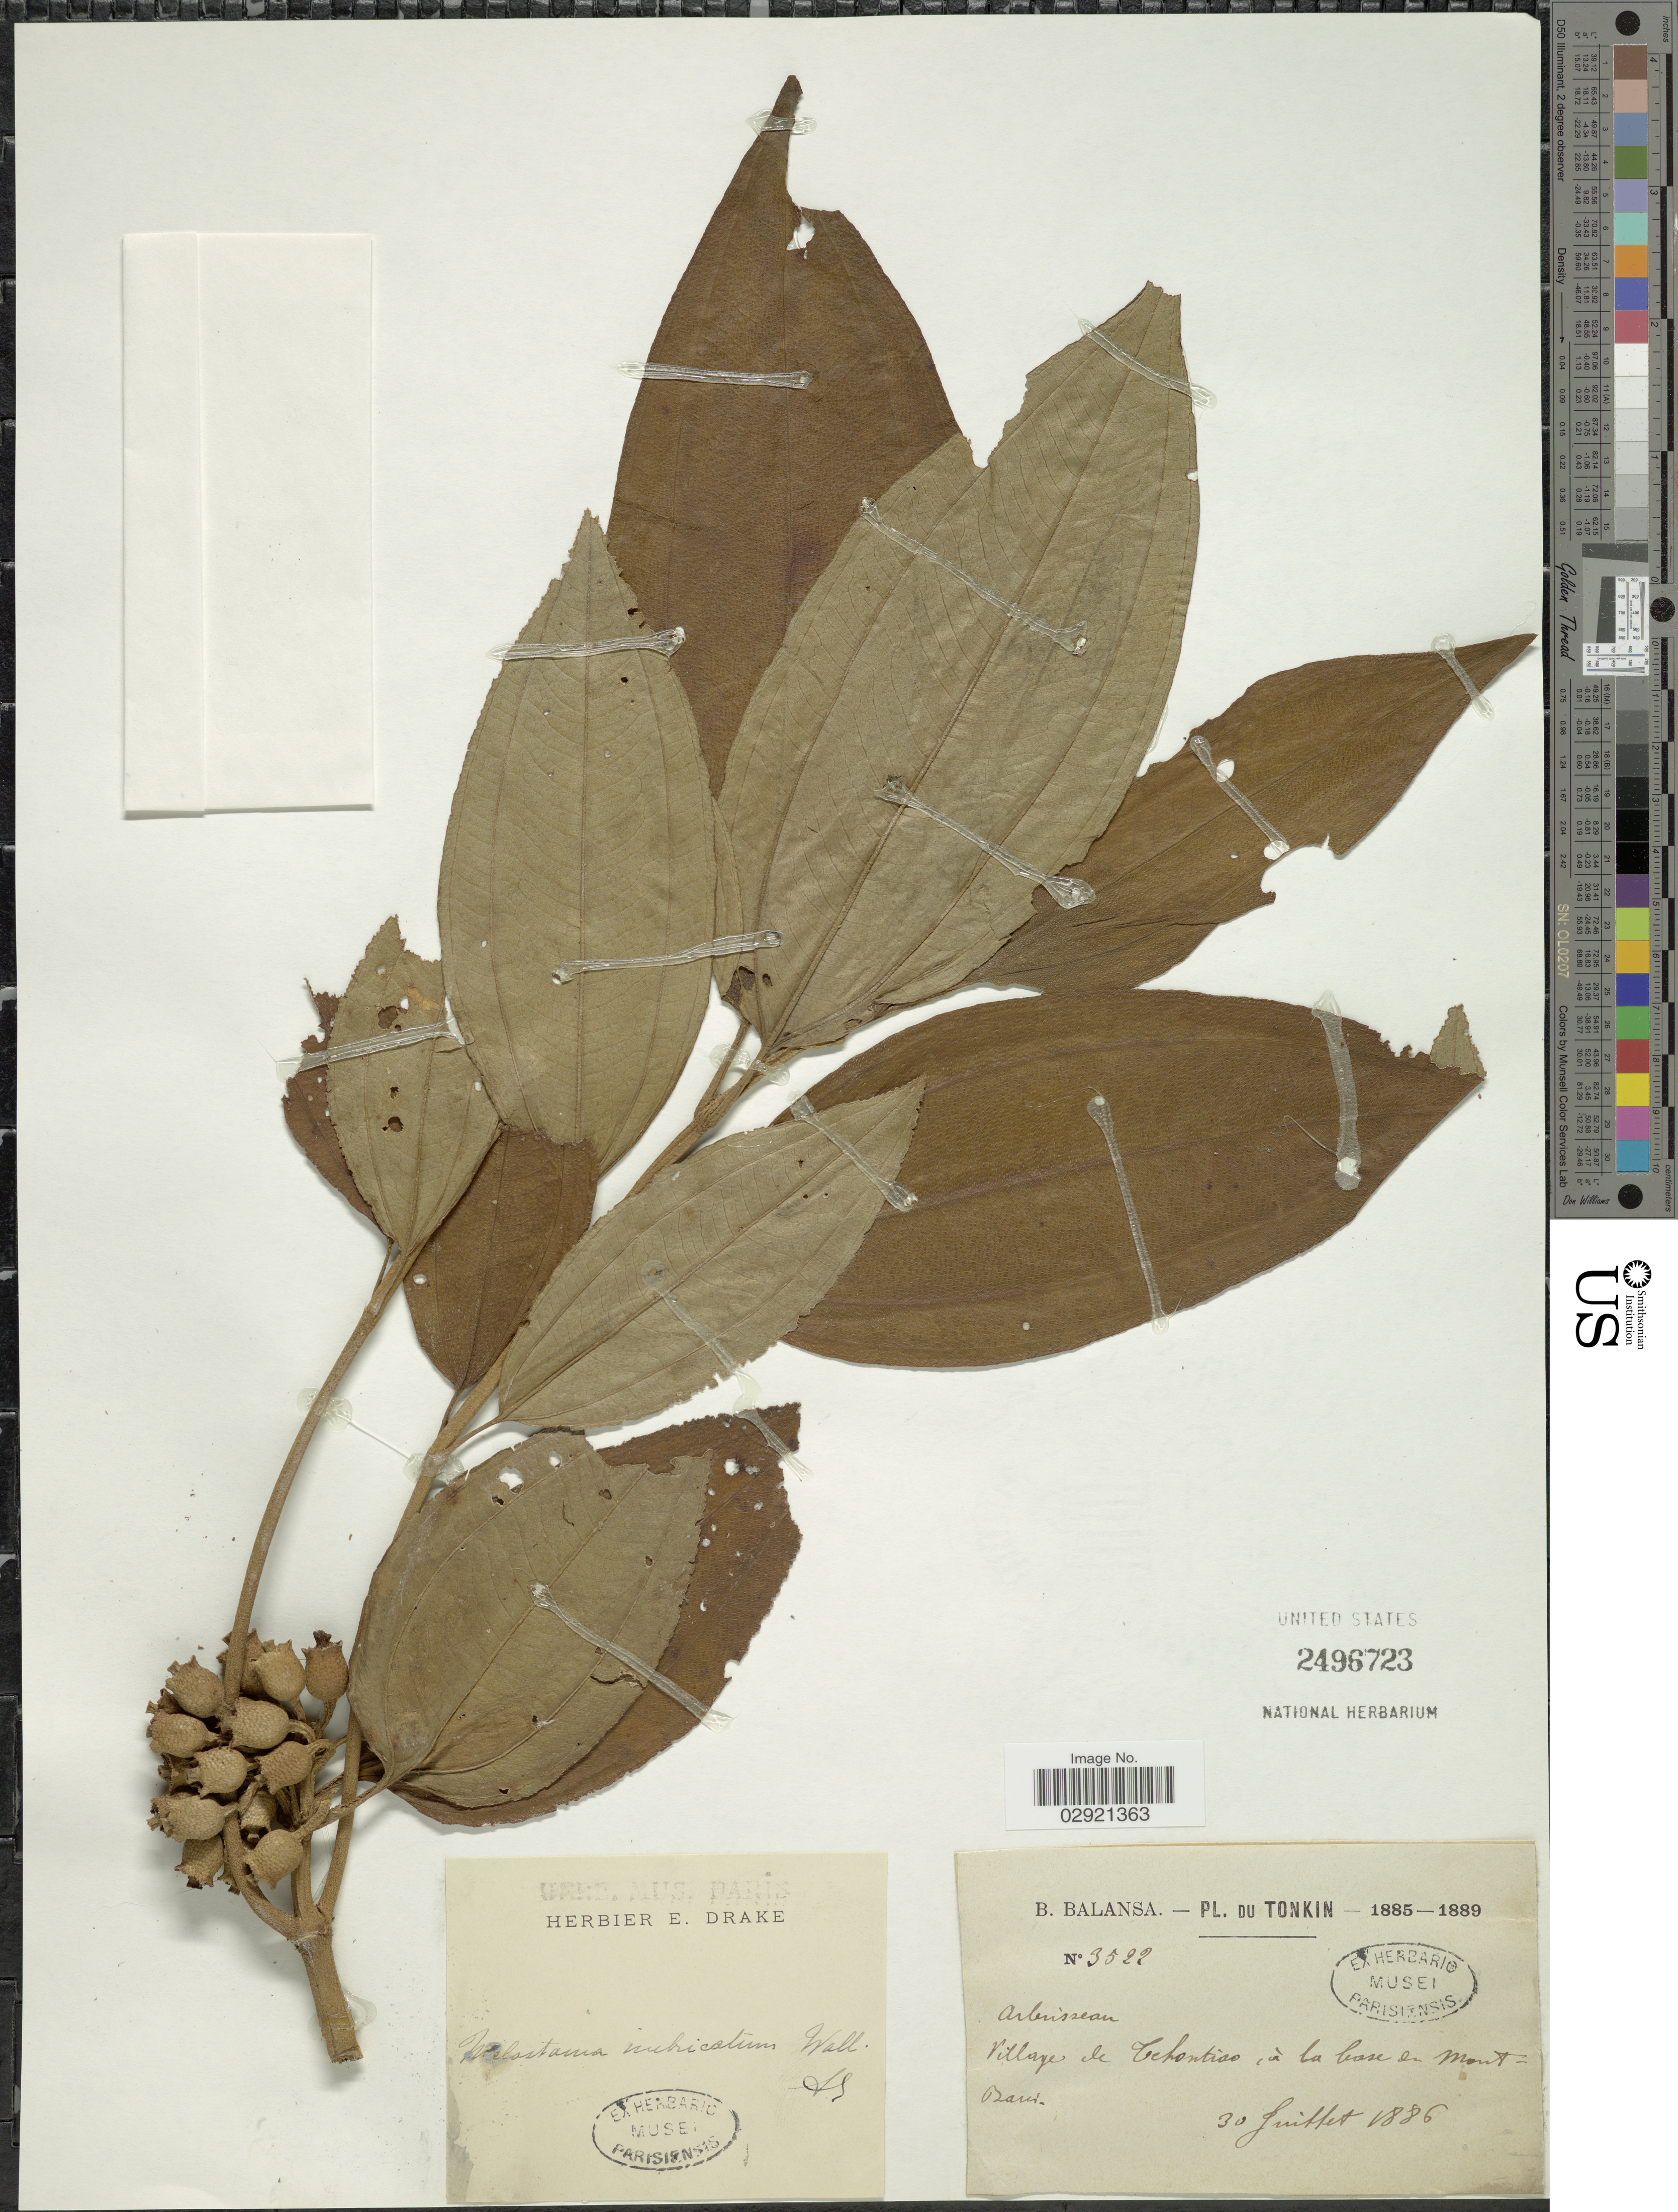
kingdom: Plantae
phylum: Tracheophyta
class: Magnoliopsida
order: Myrtales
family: Melastomataceae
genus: Melastoma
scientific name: Melastoma imbricatum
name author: Wall. ex Triana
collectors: B. Balansa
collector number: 3522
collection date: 1886-07-30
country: Vietnam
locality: Village de Tchontiao in la base de Mont-Bavi. Pl. du Tonkin.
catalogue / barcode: US 2496723